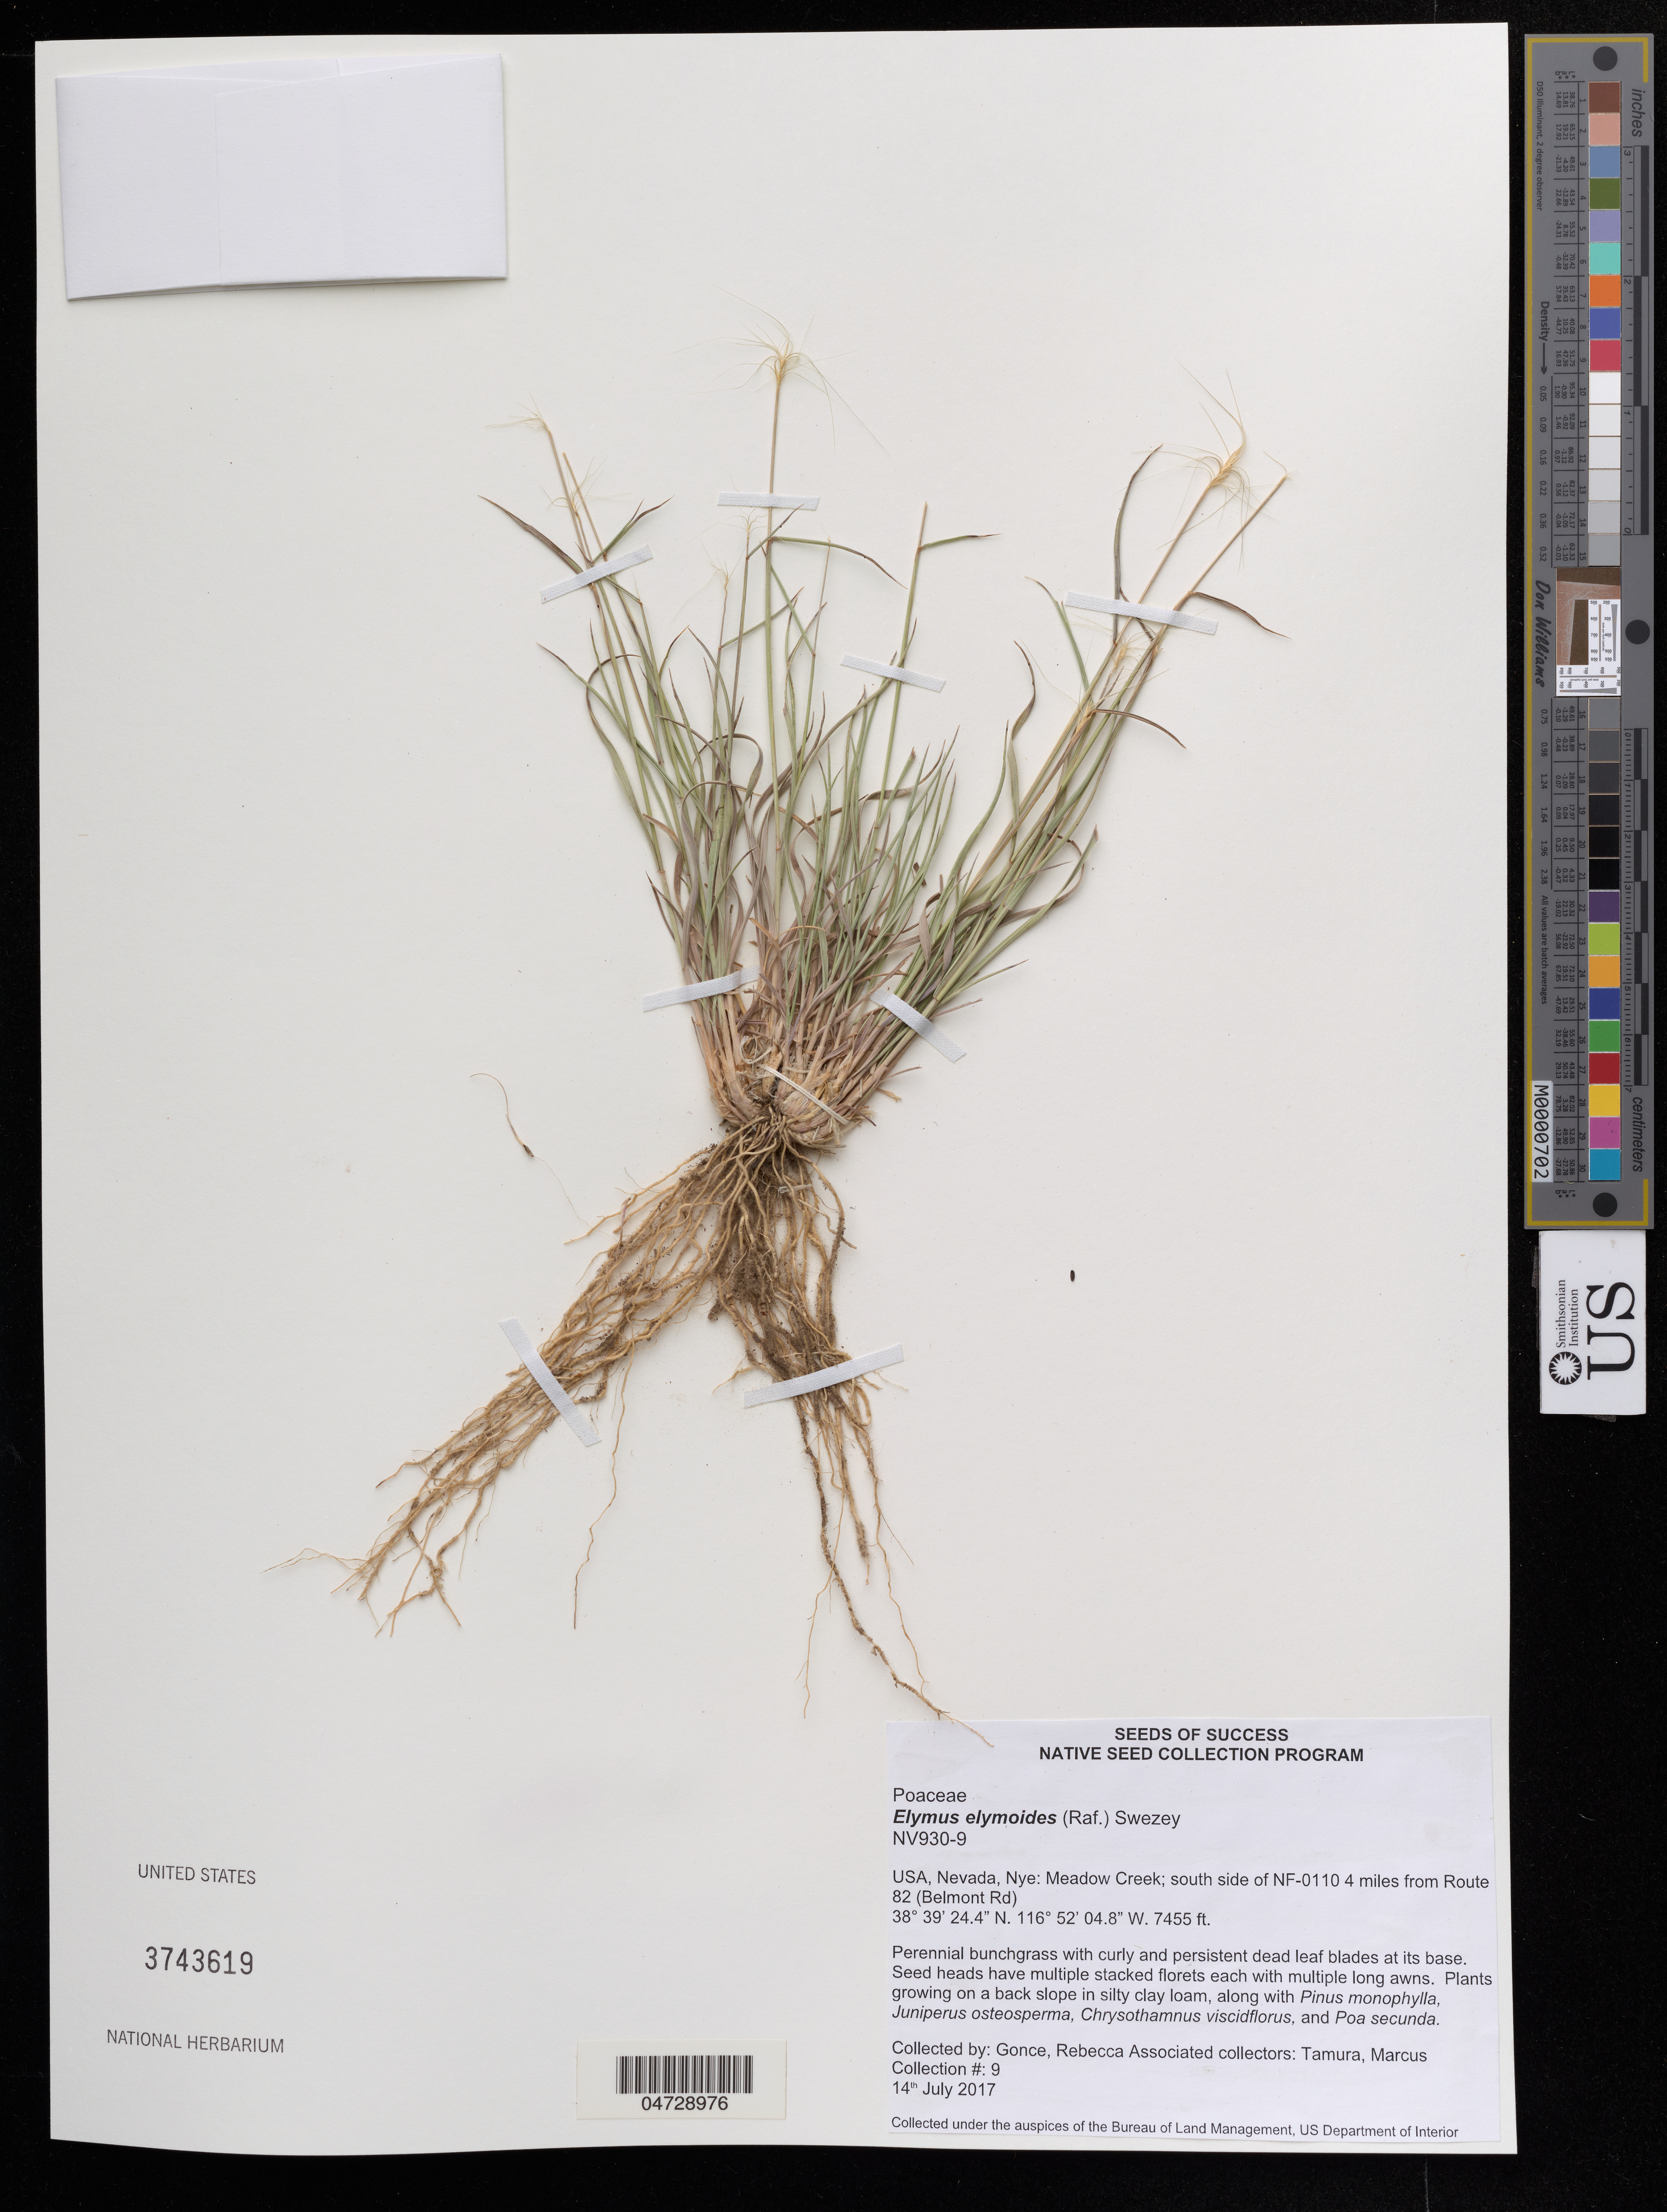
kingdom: Plantae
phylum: Tracheophyta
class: Liliopsida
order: Poales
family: Poaceae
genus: Elymus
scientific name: Elymus elymoides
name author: (Raf.) Swezey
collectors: R. Gonce & M. Tamura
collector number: NV930-9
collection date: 2017-07-14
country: United States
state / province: Nevada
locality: Nye: Meadow Creek; south side of NF-0110 4 miles from Route 82 (Belmont Rd).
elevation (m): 2272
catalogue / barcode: US 3743619